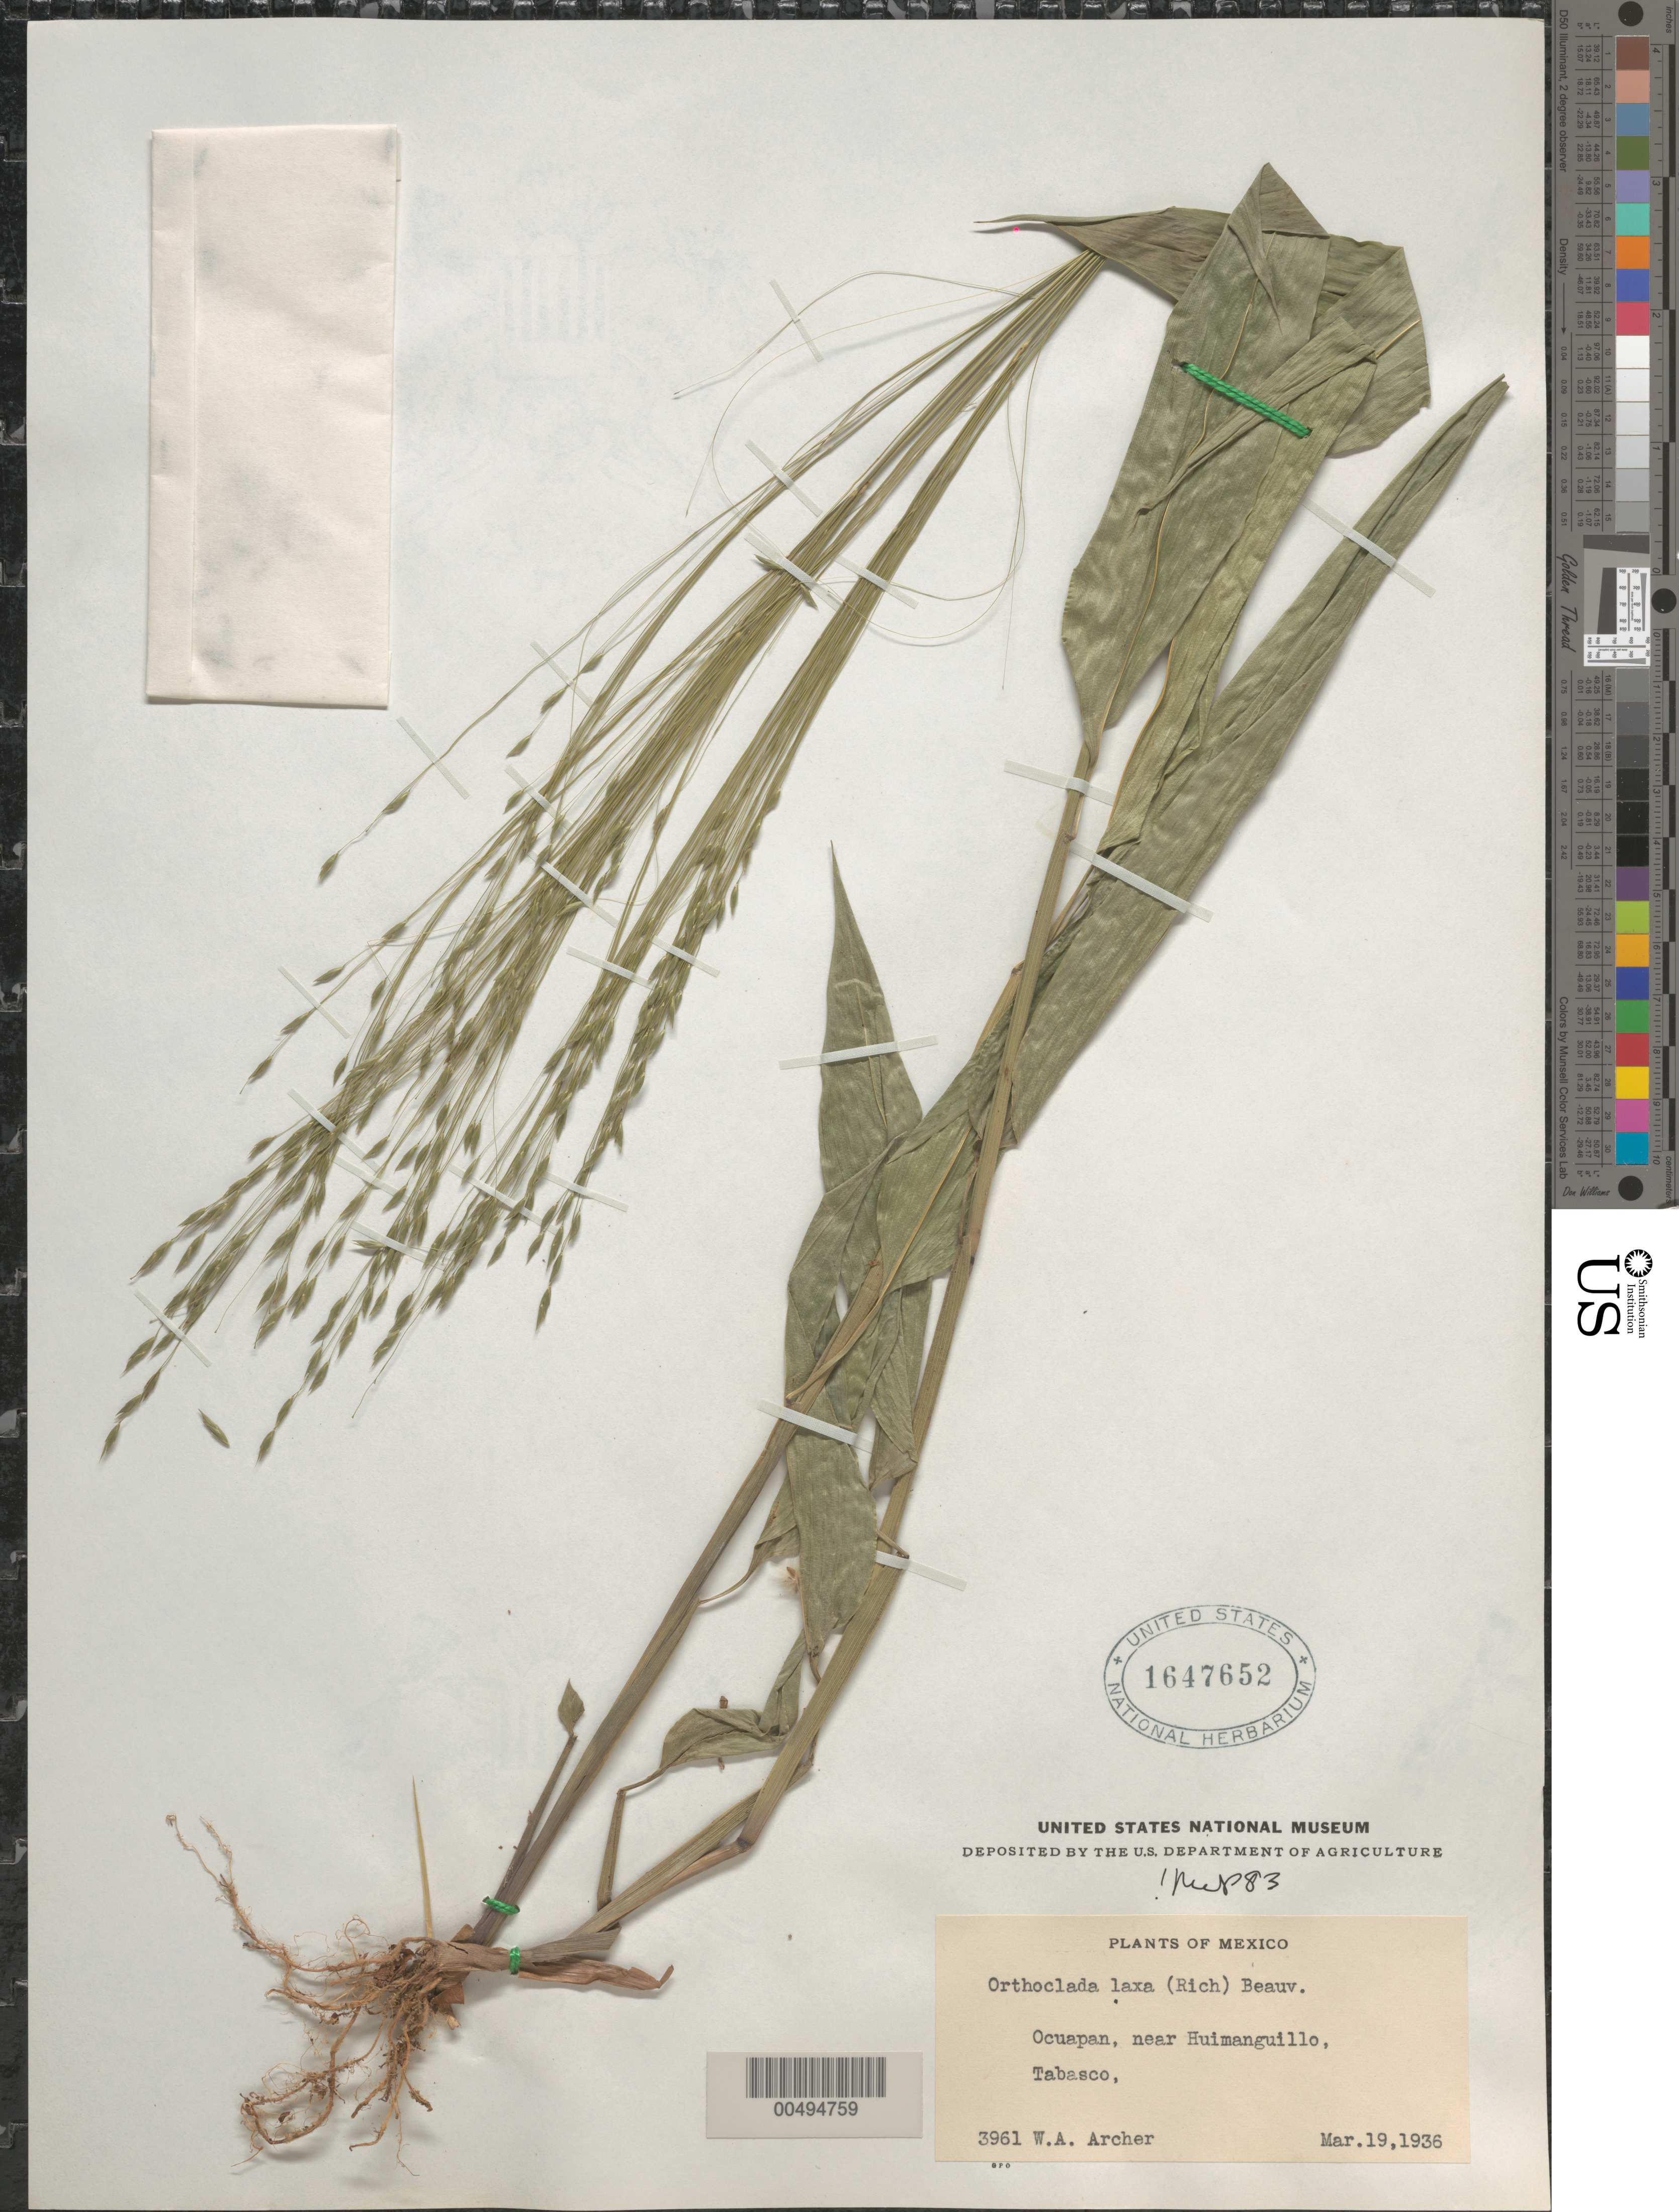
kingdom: Plantae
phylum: Tracheophyta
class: Liliopsida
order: Poales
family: Poaceae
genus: Orthoclada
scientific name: Orthoclada laxa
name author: P. Beauv.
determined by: Pohl, R. W.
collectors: W. A. Archer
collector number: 3961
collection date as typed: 19 Mar 1936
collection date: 1936-03-19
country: Mexico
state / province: Tabasco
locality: Ocuapan, near Huimanguillo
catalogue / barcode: US 1647652